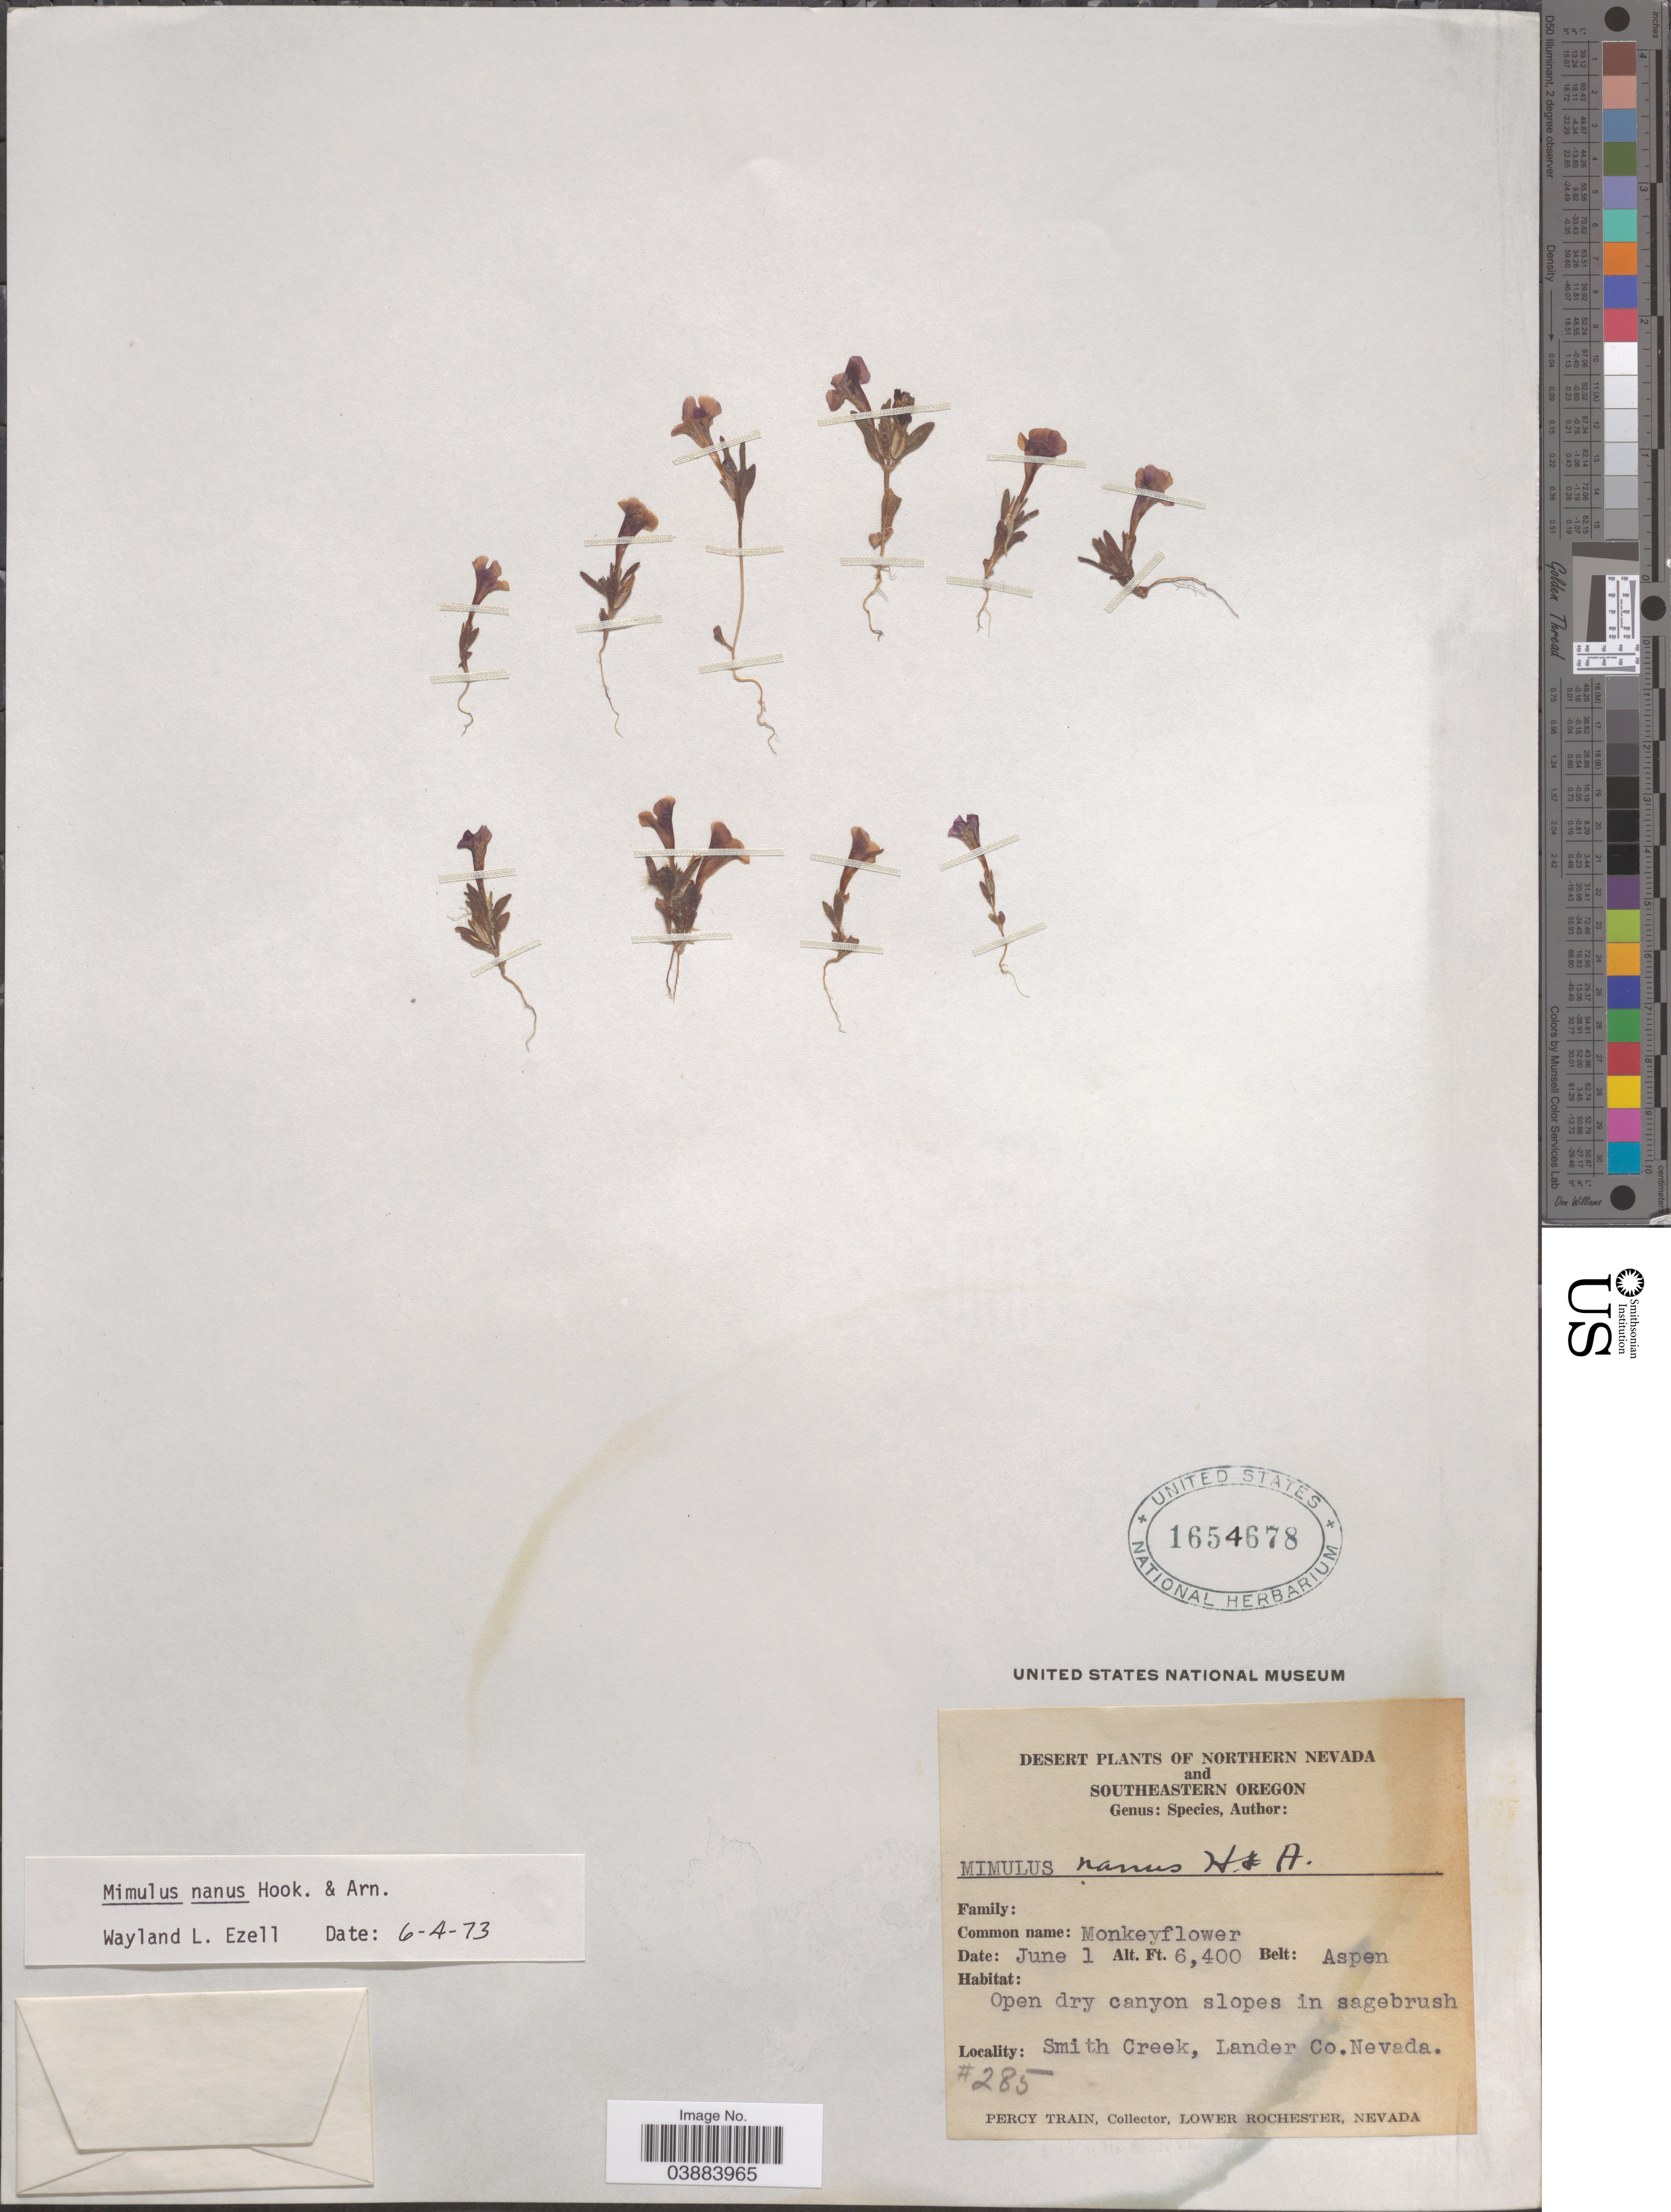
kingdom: Plantae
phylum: Tracheophyta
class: Magnoliopsida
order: Lamiales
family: Phrymaceae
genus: Eunanus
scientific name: Eunanus nanus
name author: (Hook. & Arn.) Holz.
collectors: P. Train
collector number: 285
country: United States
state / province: Nevada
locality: Northern Nevada. Smith Creek, Lander Co.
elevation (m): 1951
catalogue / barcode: US 1654678